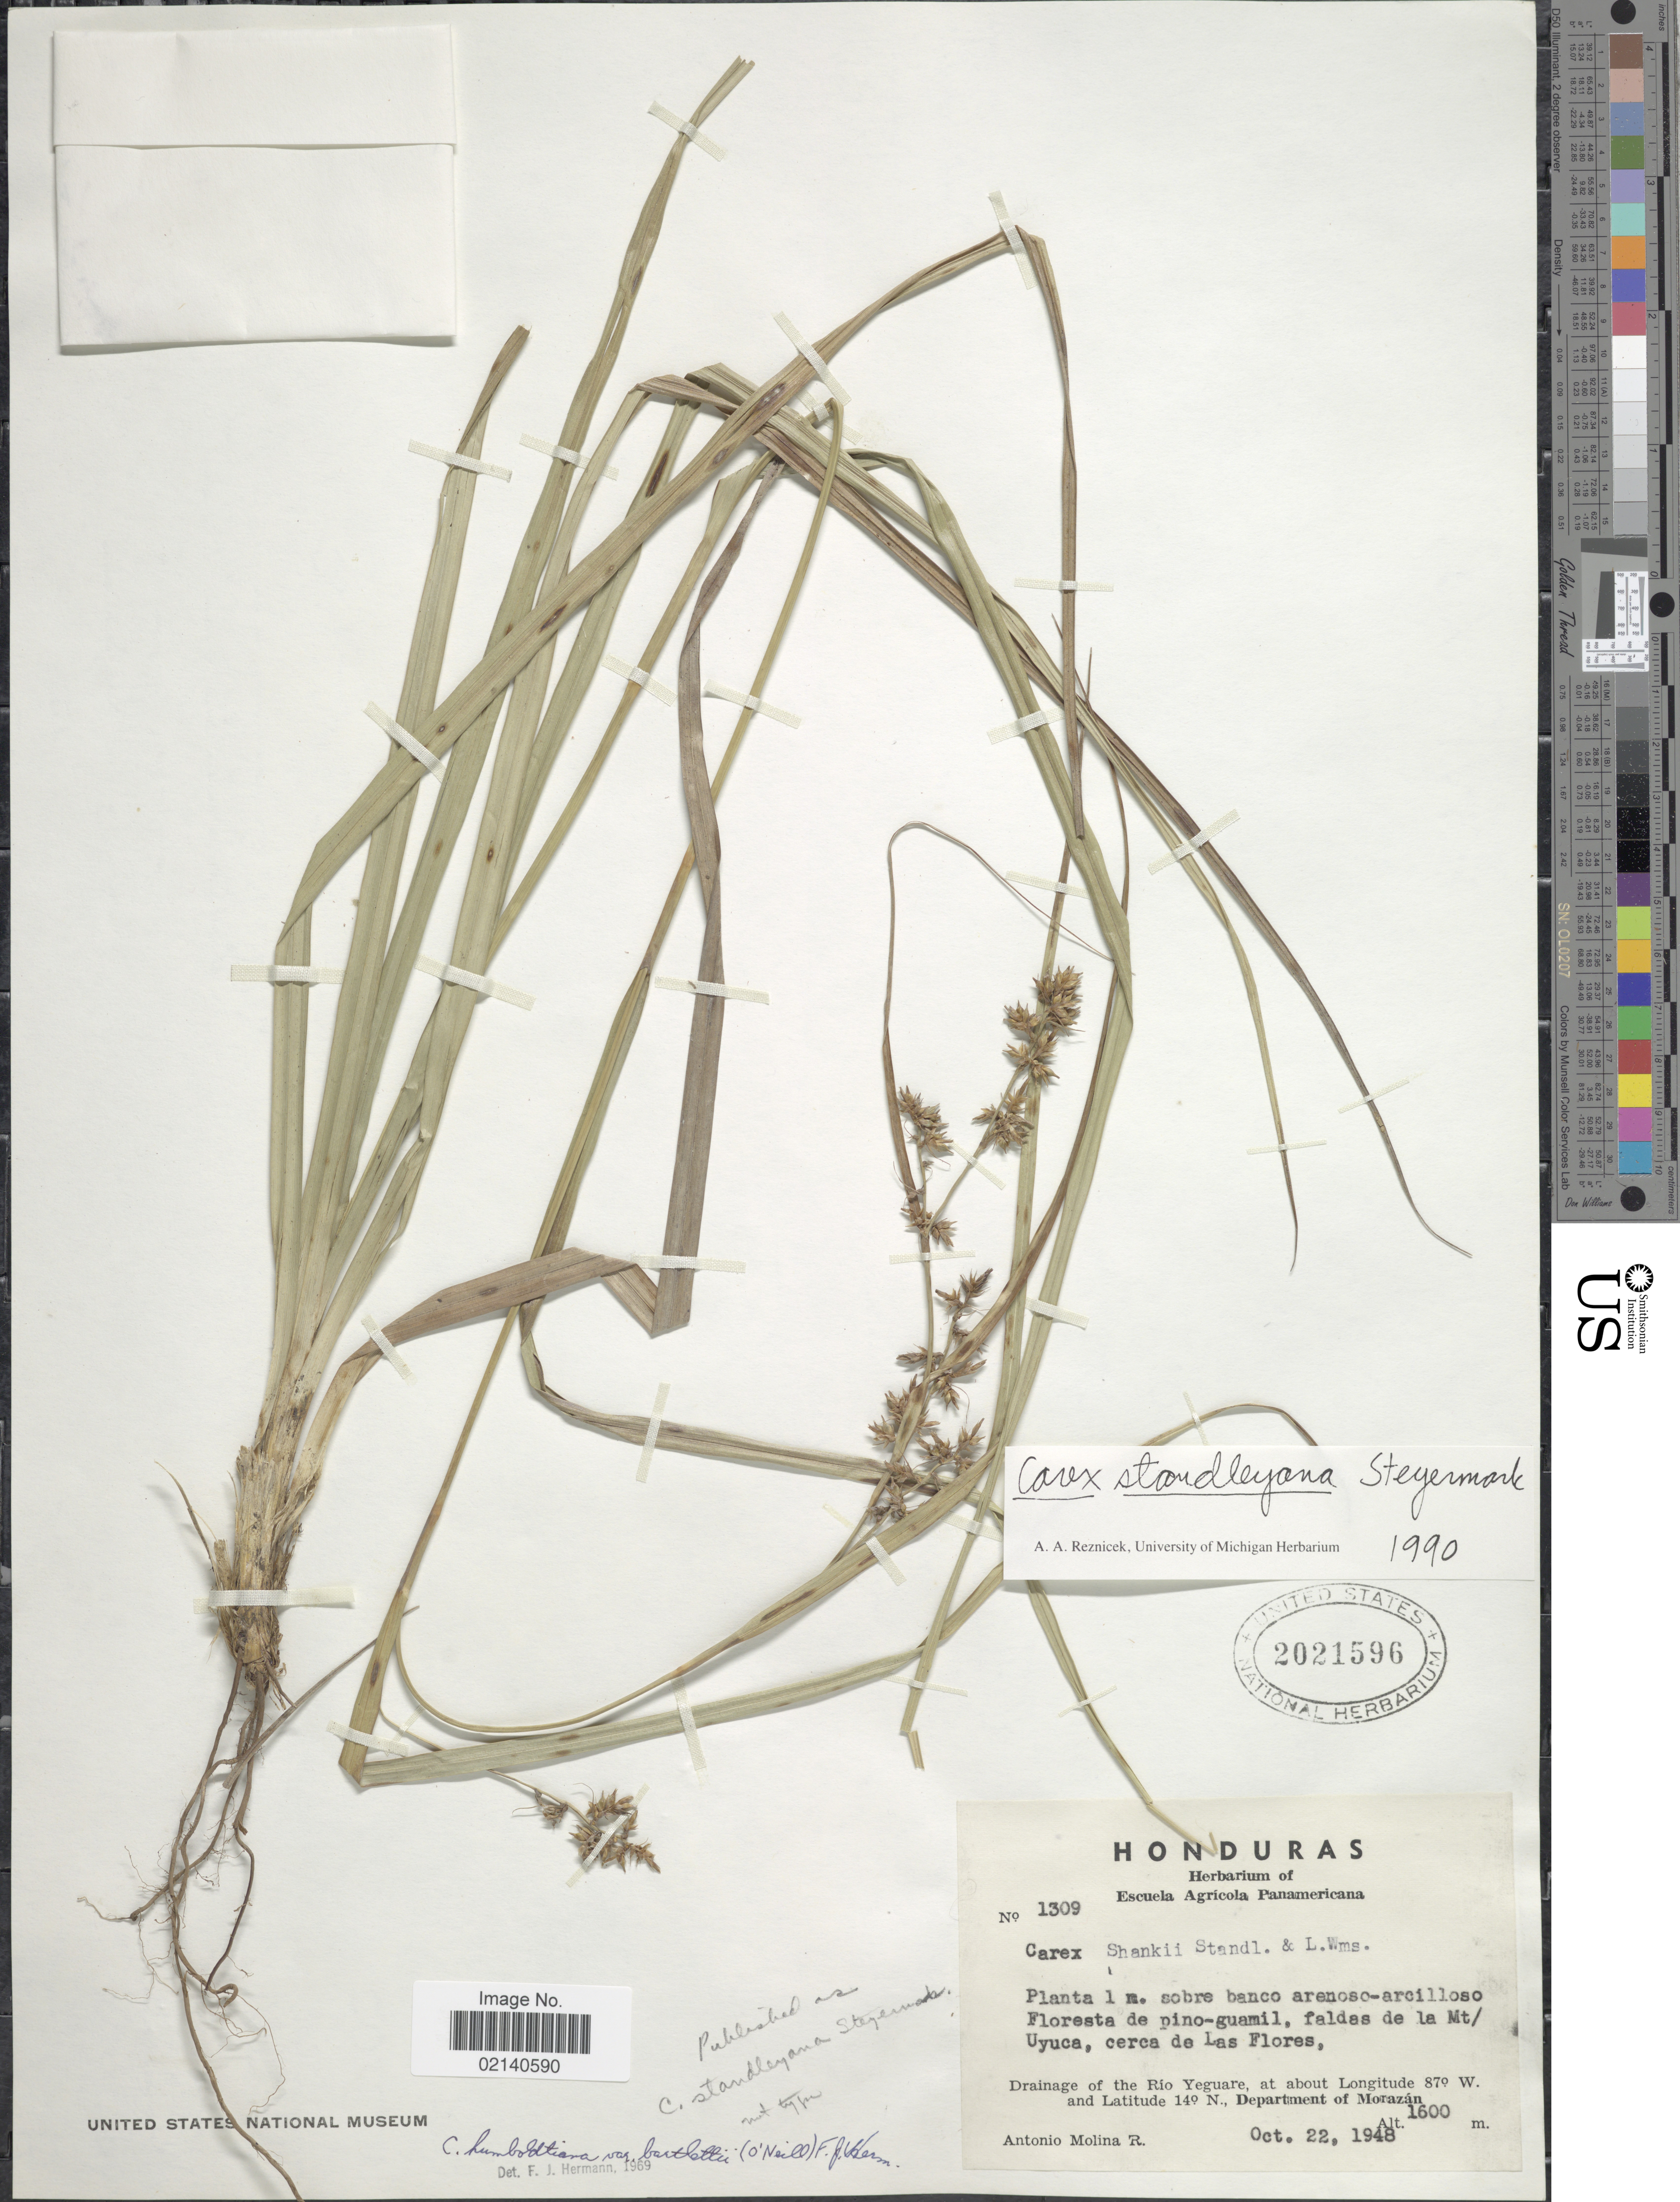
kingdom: Plantae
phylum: Tracheophyta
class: Liliopsida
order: Poales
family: Cyperaceae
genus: Carex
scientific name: Carex standleyana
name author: Steyerm.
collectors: A. Molina R.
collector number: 1309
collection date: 1948-10-22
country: Honduras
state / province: Fco. Morazán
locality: Faldas de la Mt/Uyuca, cerca de Las Flores, Drainage of the Rio Yeguare. Department of Morazan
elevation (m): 1600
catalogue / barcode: US 2021596